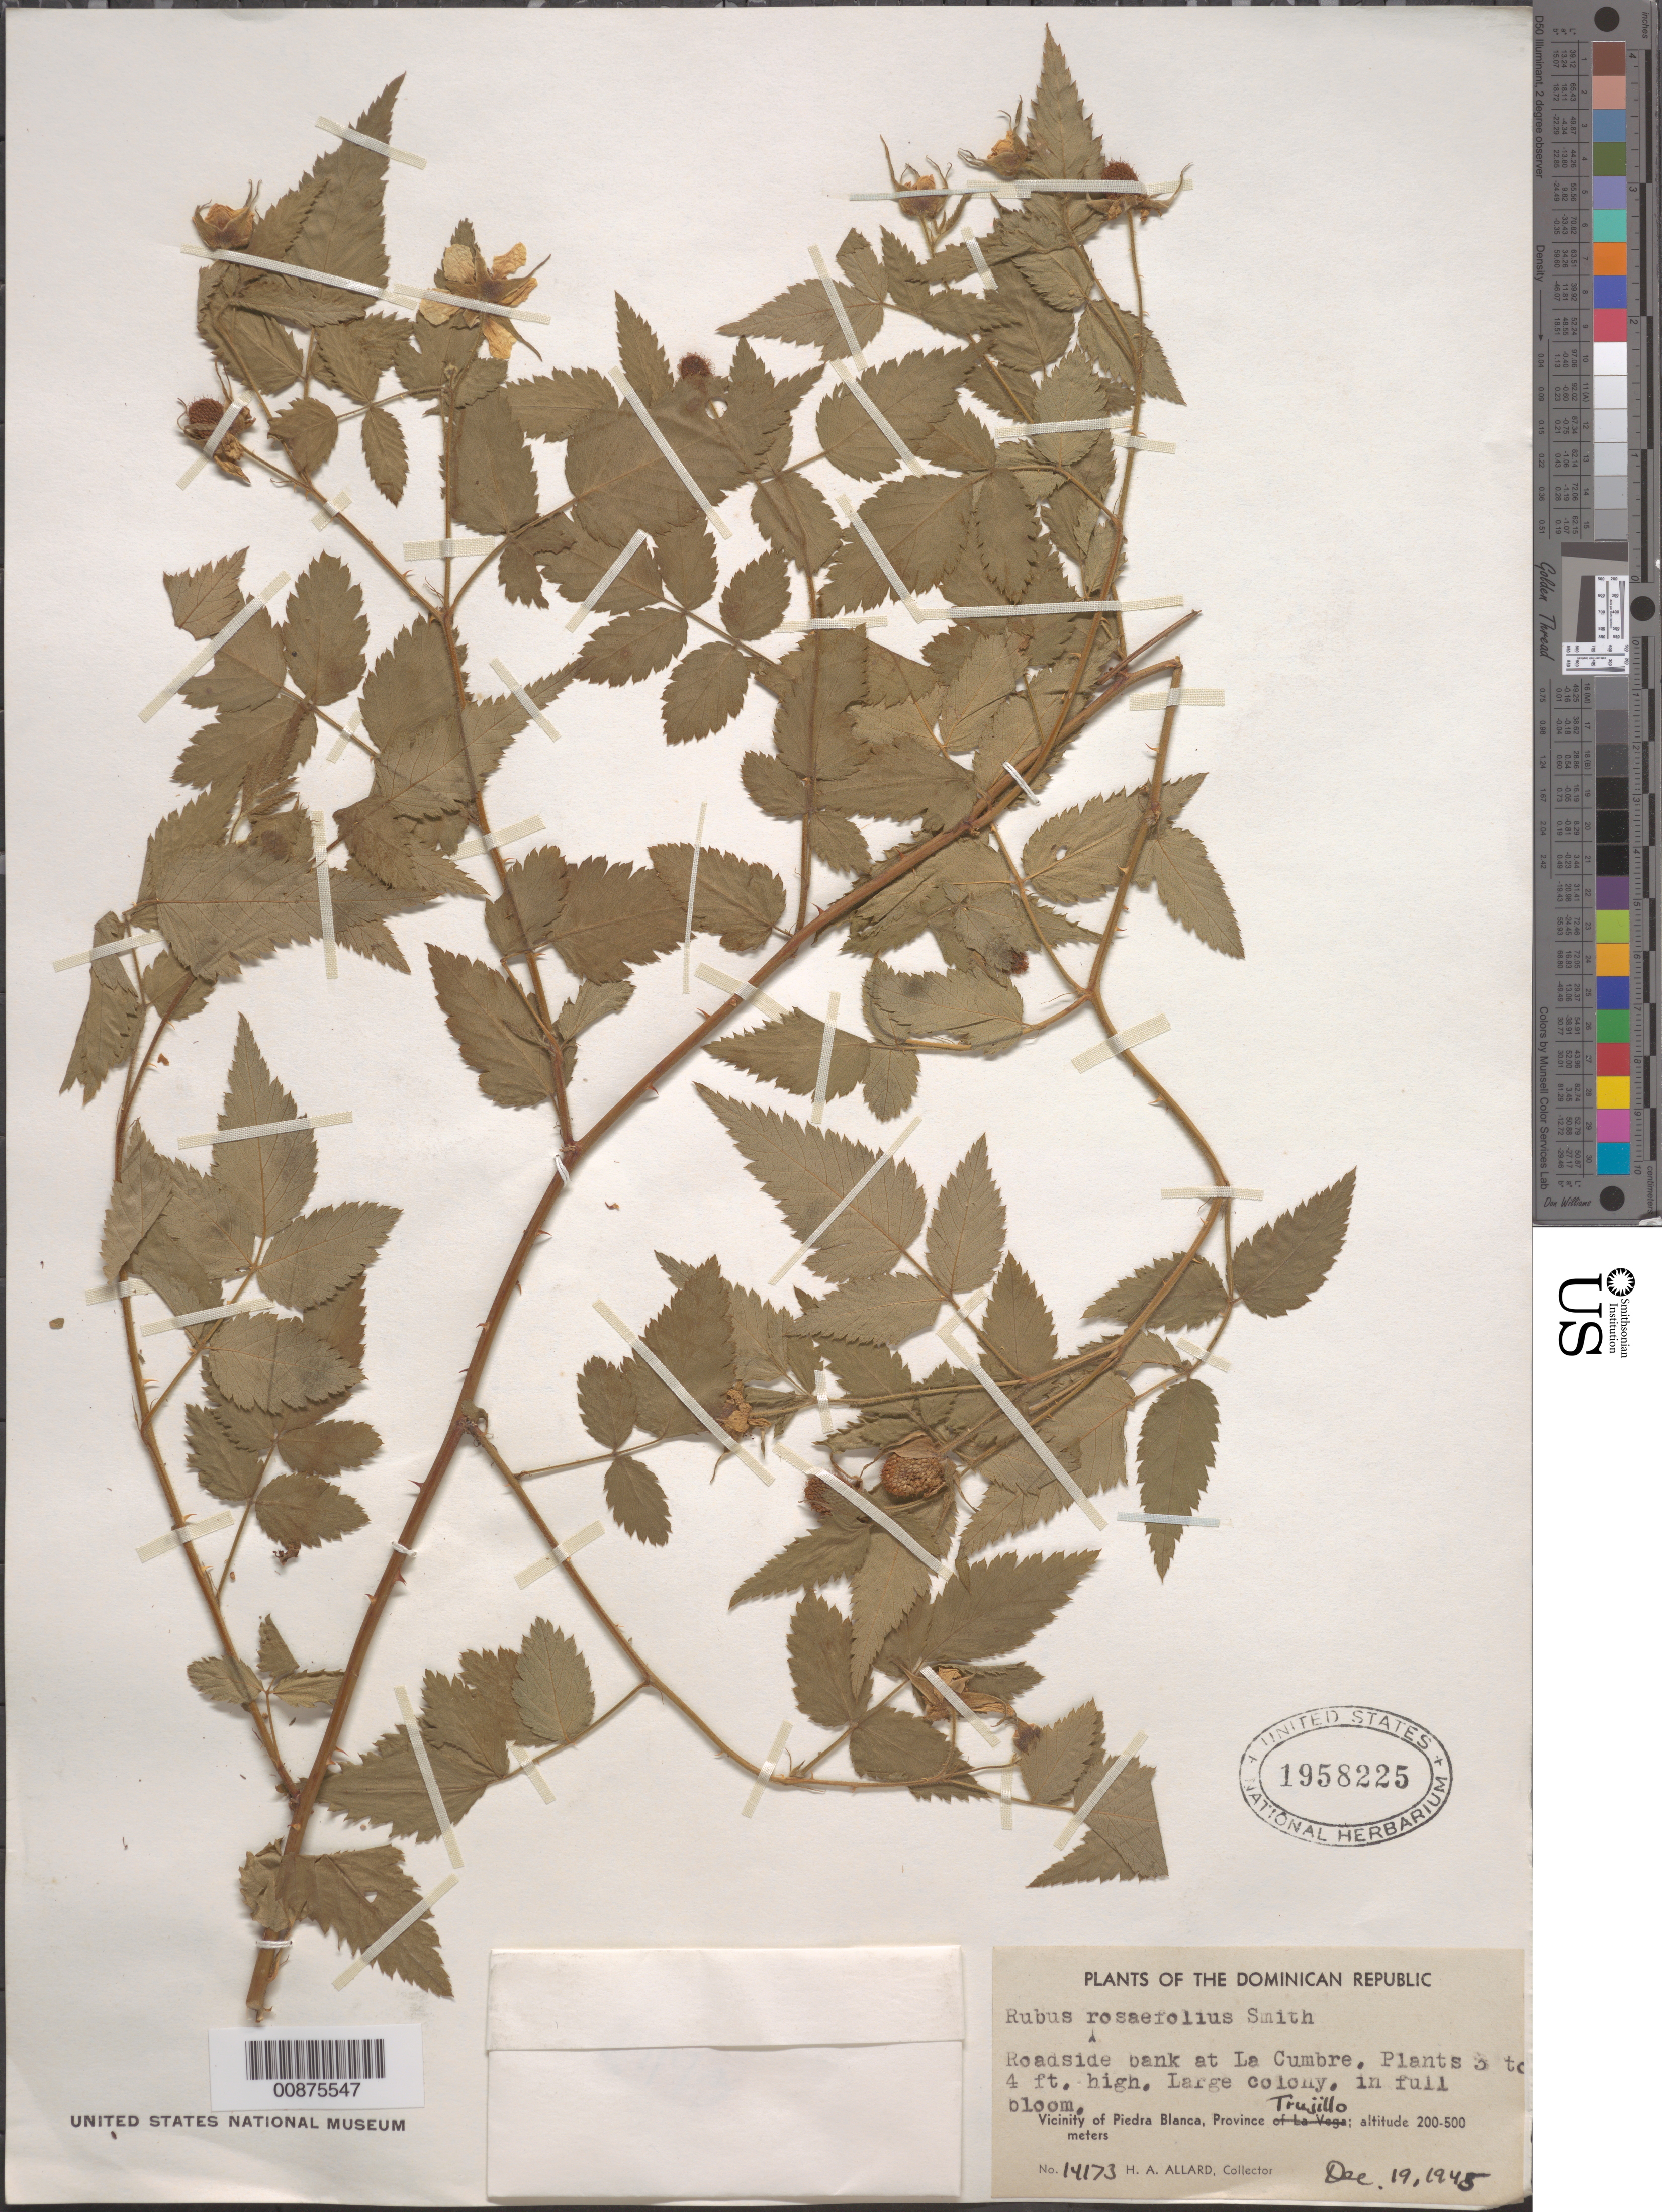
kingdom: Plantae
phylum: Tracheophyta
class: Magnoliopsida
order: Rosales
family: Rosaceae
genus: Rubus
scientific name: Rubus coronarius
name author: (Sims) Sweet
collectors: H. A. Allard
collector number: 14173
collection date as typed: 19 Dec 1945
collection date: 1945-12-19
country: Dominican Republic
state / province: San Cristobal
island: Hispaniola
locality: Vicinity of Piedra Blanca, at La Cumbre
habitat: Roadside bank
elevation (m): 200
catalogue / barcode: US 1958225